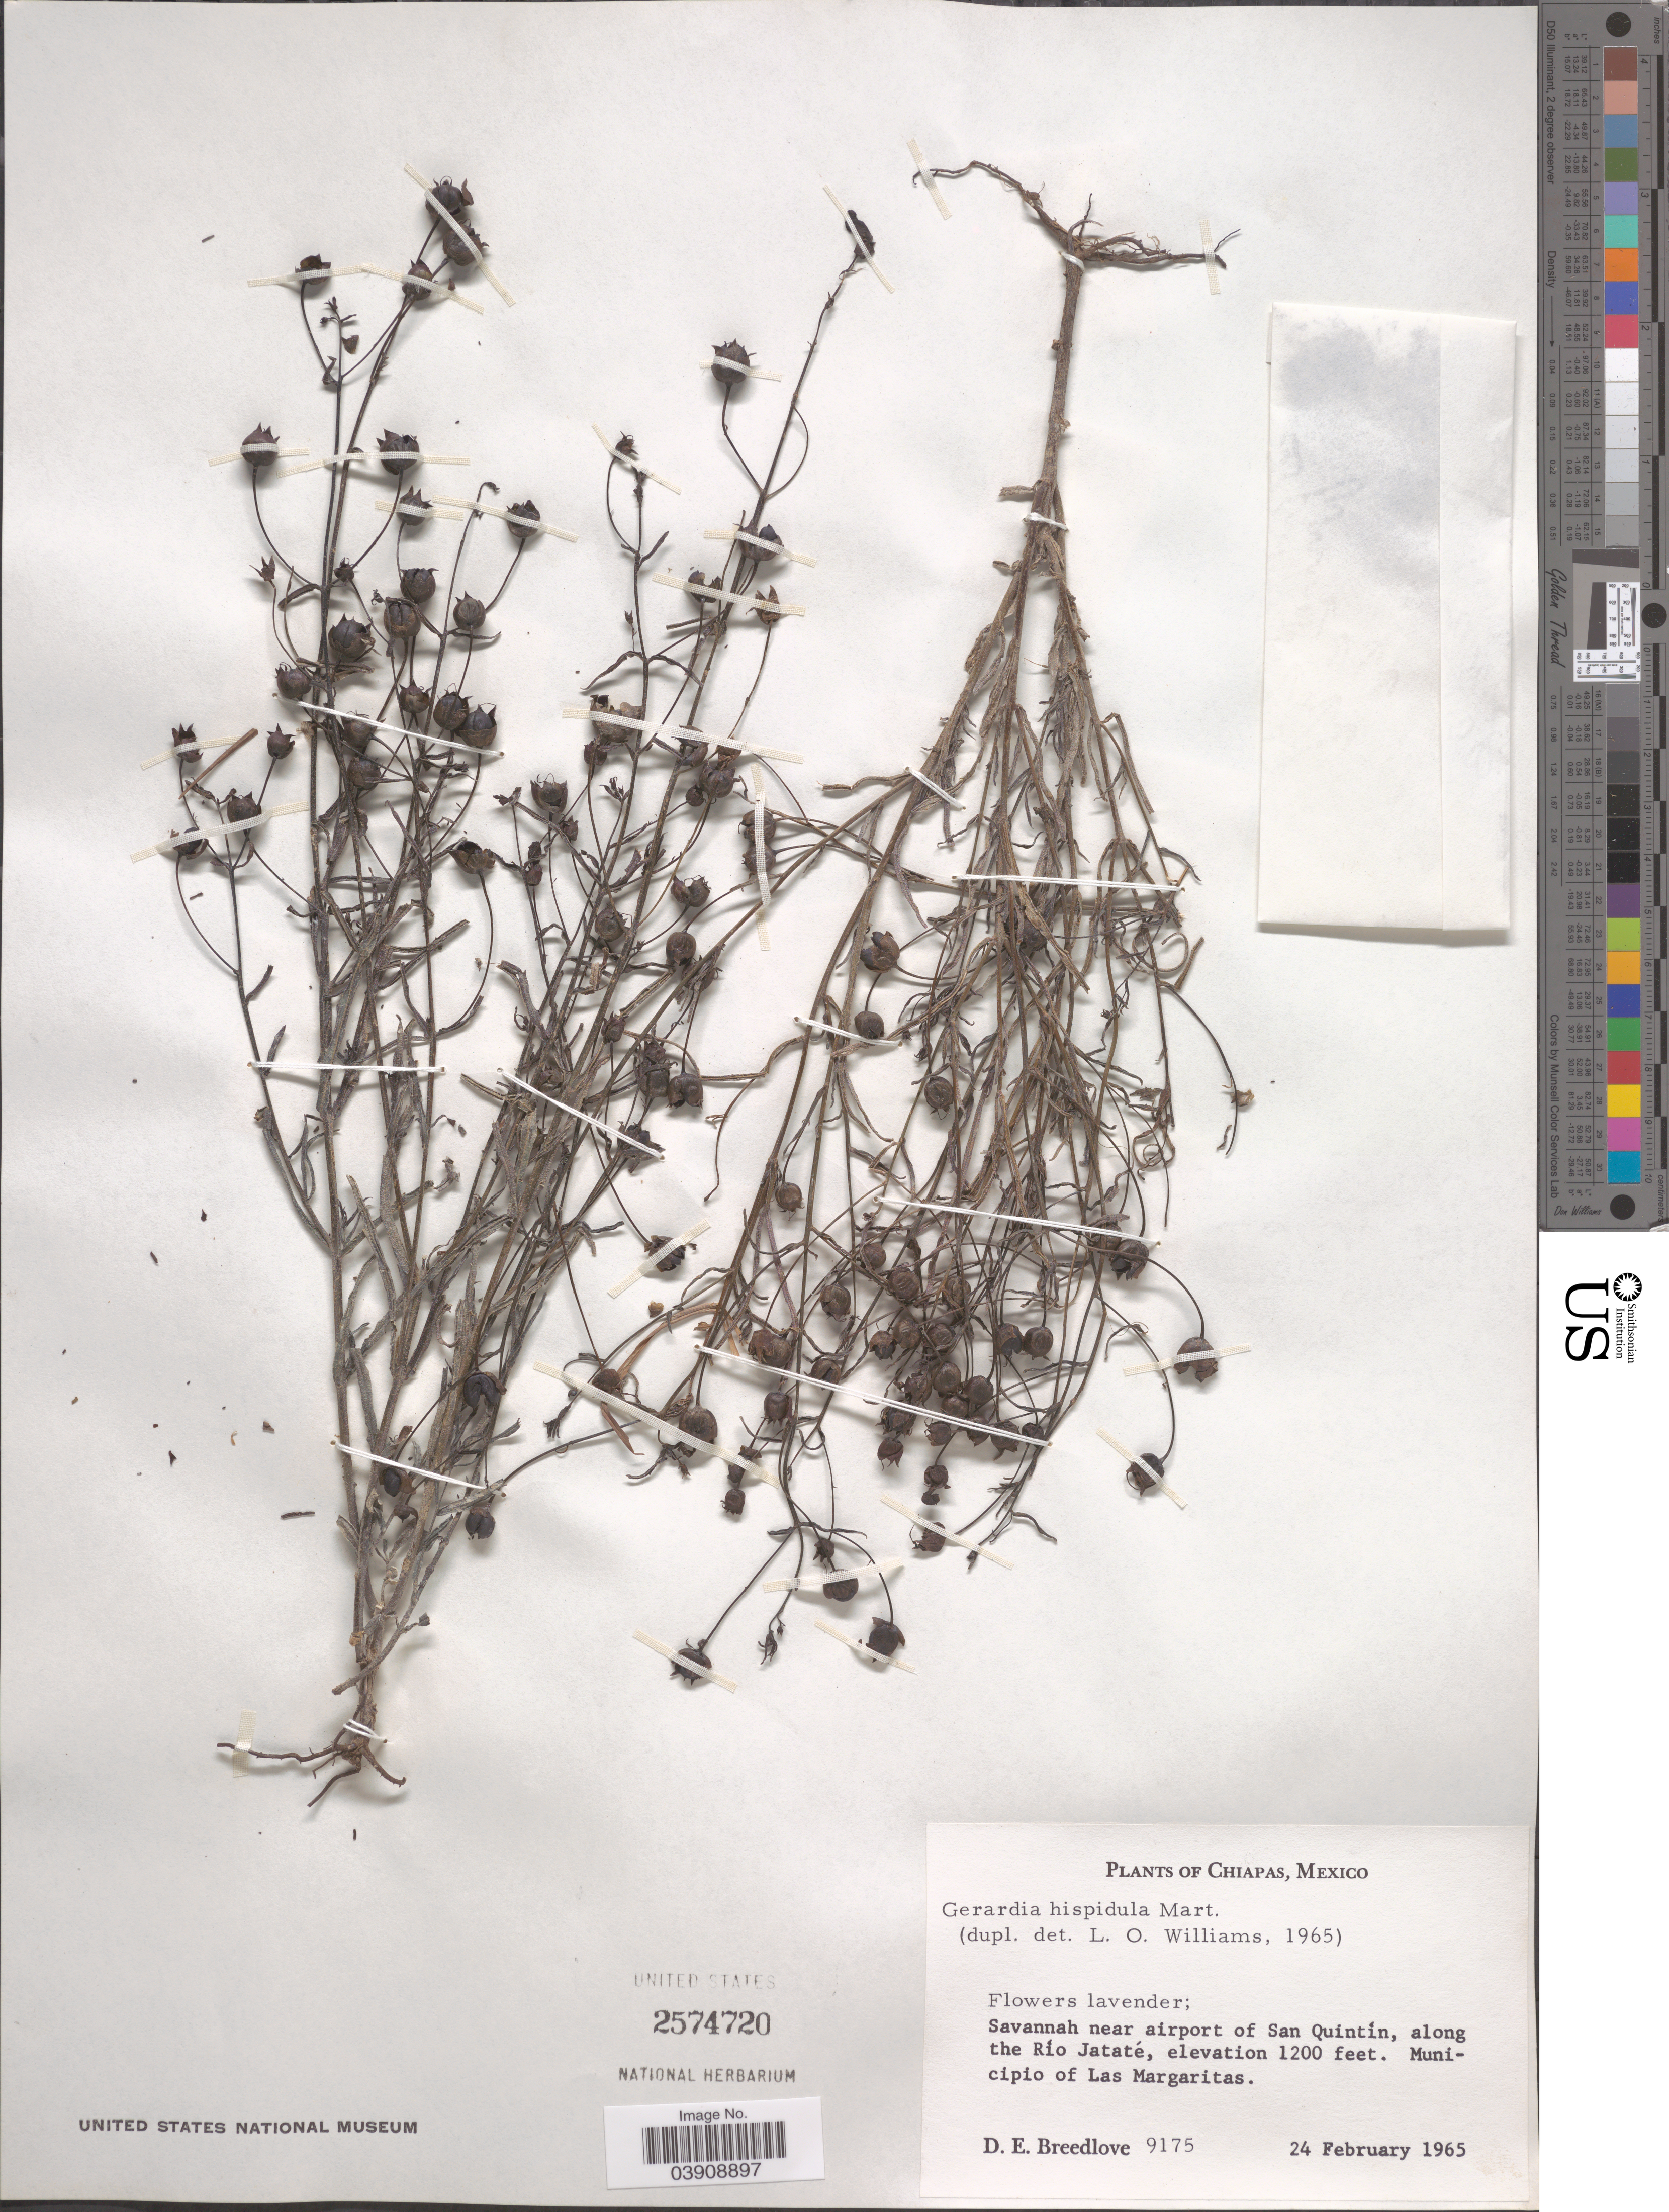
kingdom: Plantae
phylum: Tracheophyta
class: Magnoliopsida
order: Lamiales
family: Orobanchaceae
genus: Agalinis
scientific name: Agalinis hispidula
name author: (Mart.) D'Arcy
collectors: D. E. Breedlove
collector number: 9175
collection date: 1965-02-24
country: Mexico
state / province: Chiapas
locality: Savannah near airport of San Quintin, along the Rio Jataté. Municipio of Las Margaritas.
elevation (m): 366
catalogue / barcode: US 2574720